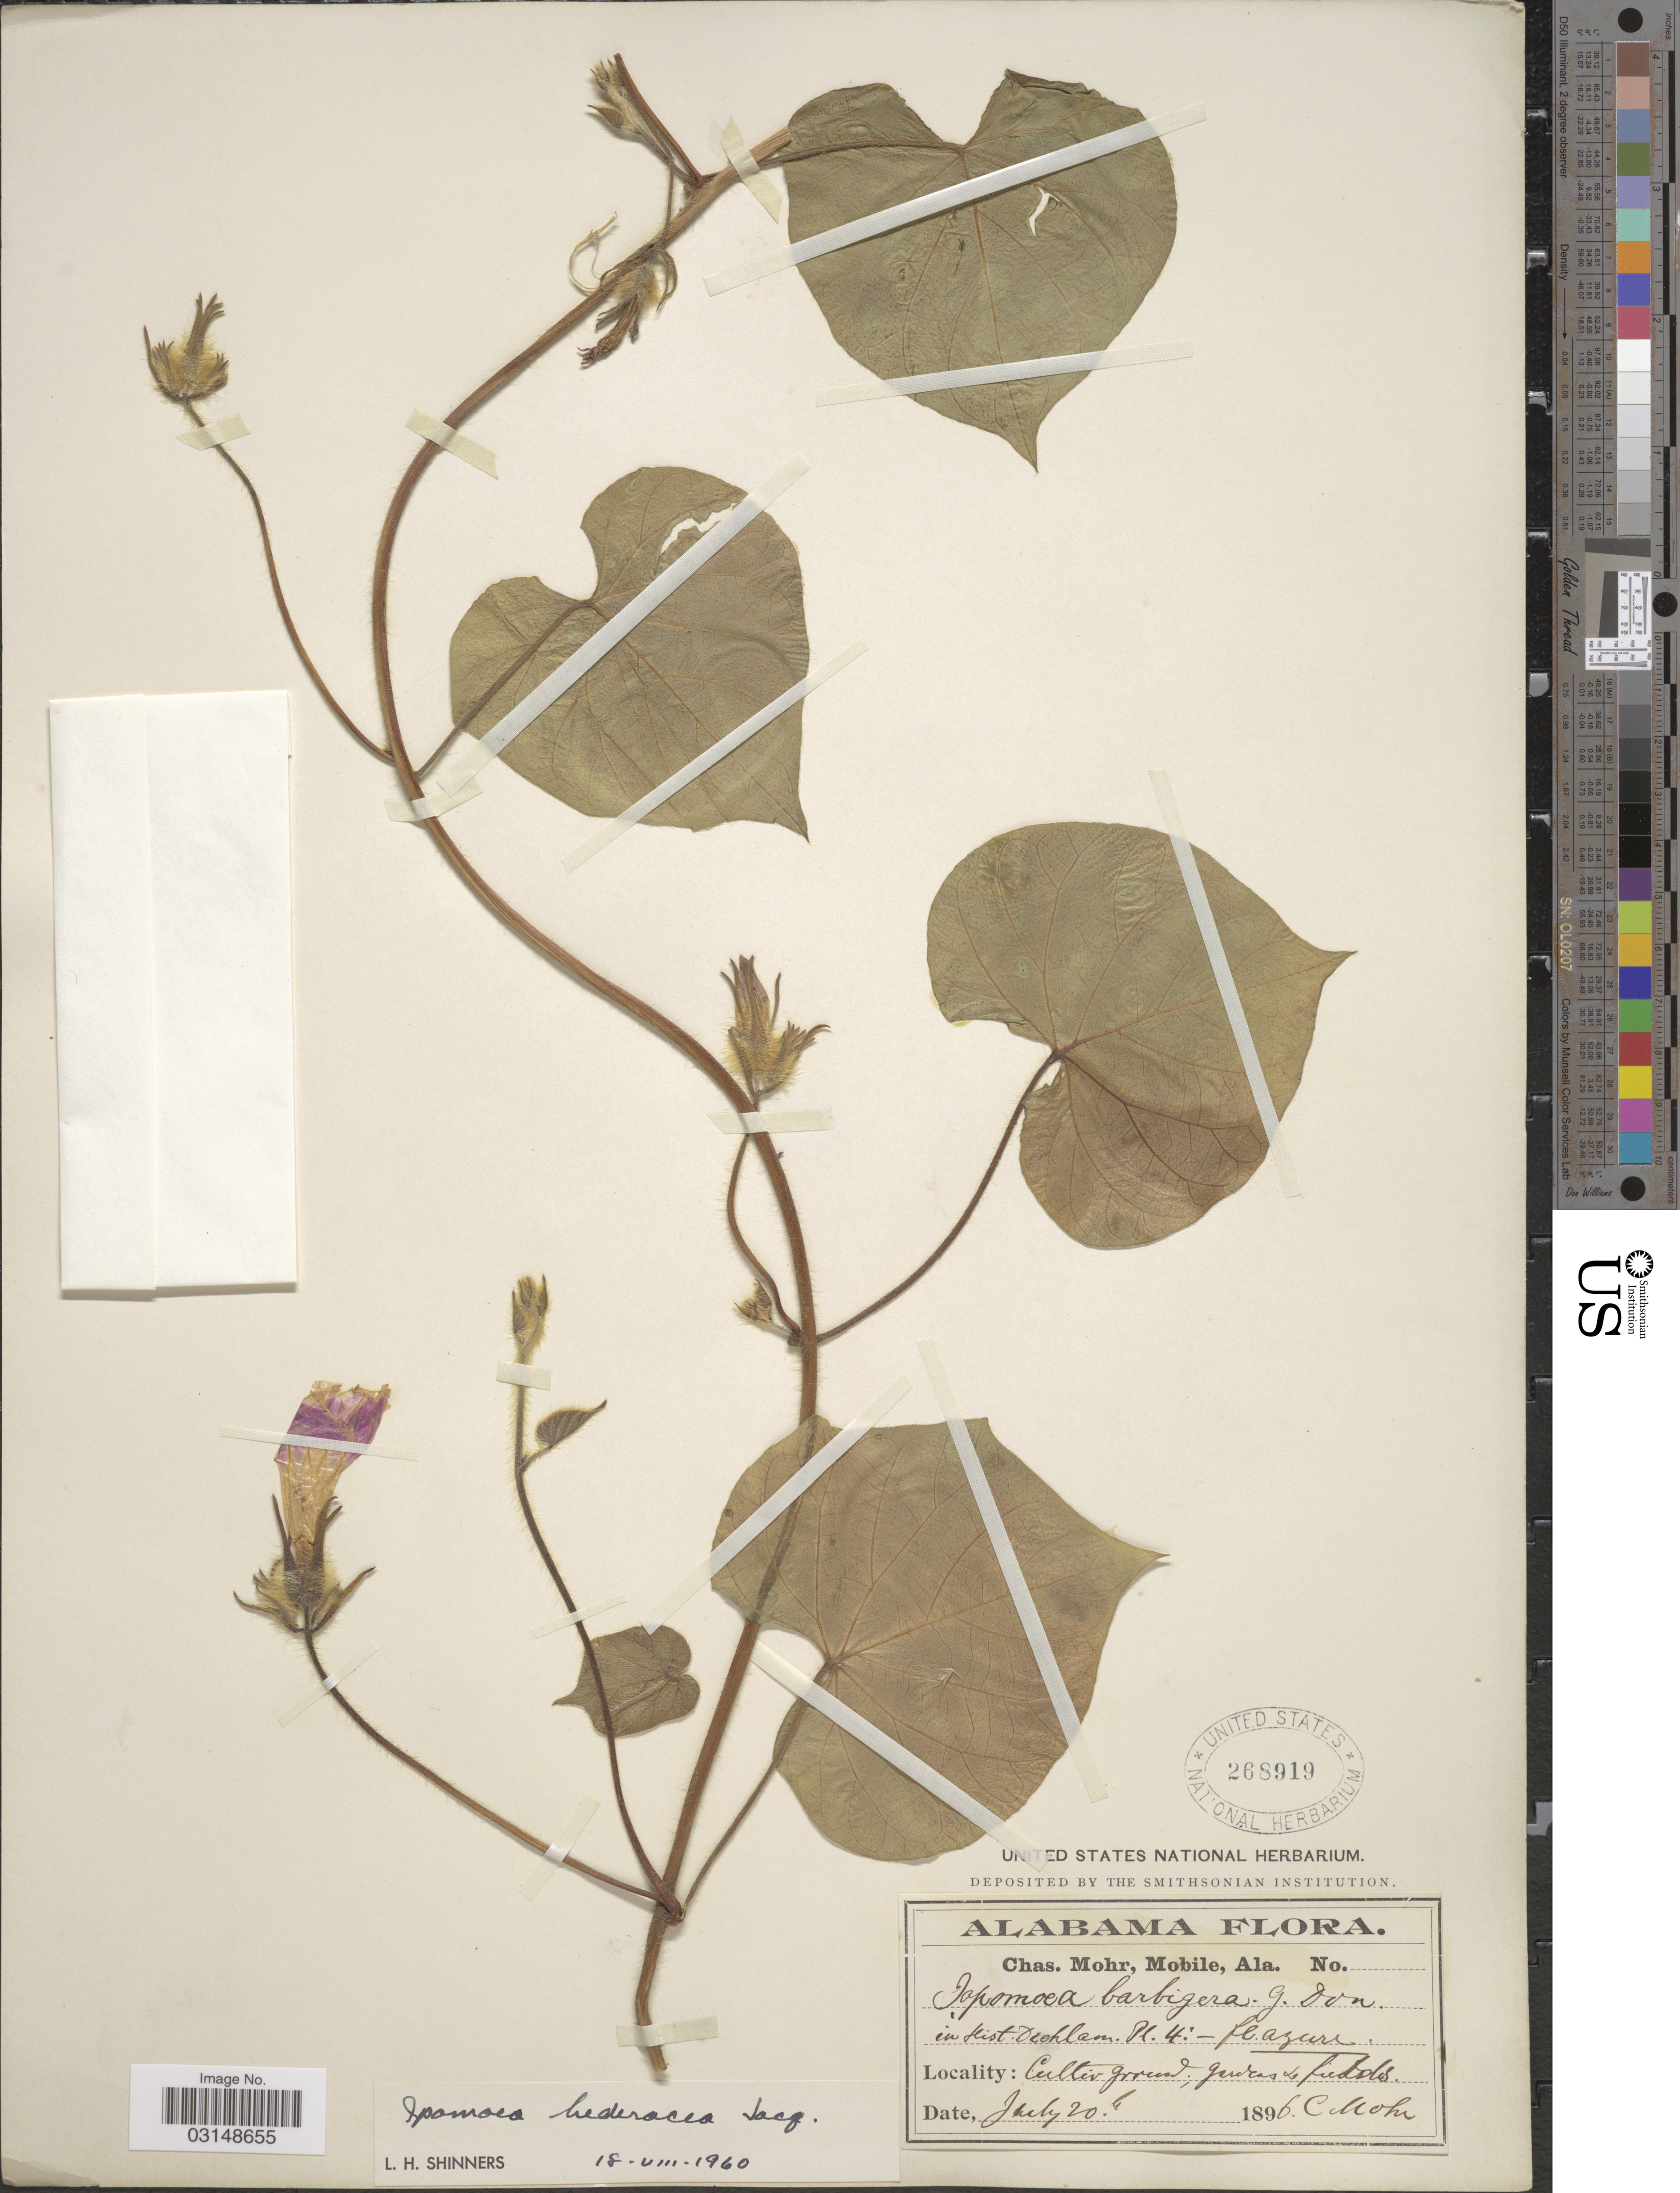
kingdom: Plantae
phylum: Tracheophyta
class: Magnoliopsida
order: Solanales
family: Convolvulaceae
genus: Ipomoea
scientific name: Ipomoea hederacea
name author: Jacq.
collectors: Mohr, C. T. (herbarium)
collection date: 1896-07-20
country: United States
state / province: Alabama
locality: Gardens & fields.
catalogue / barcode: US 268919